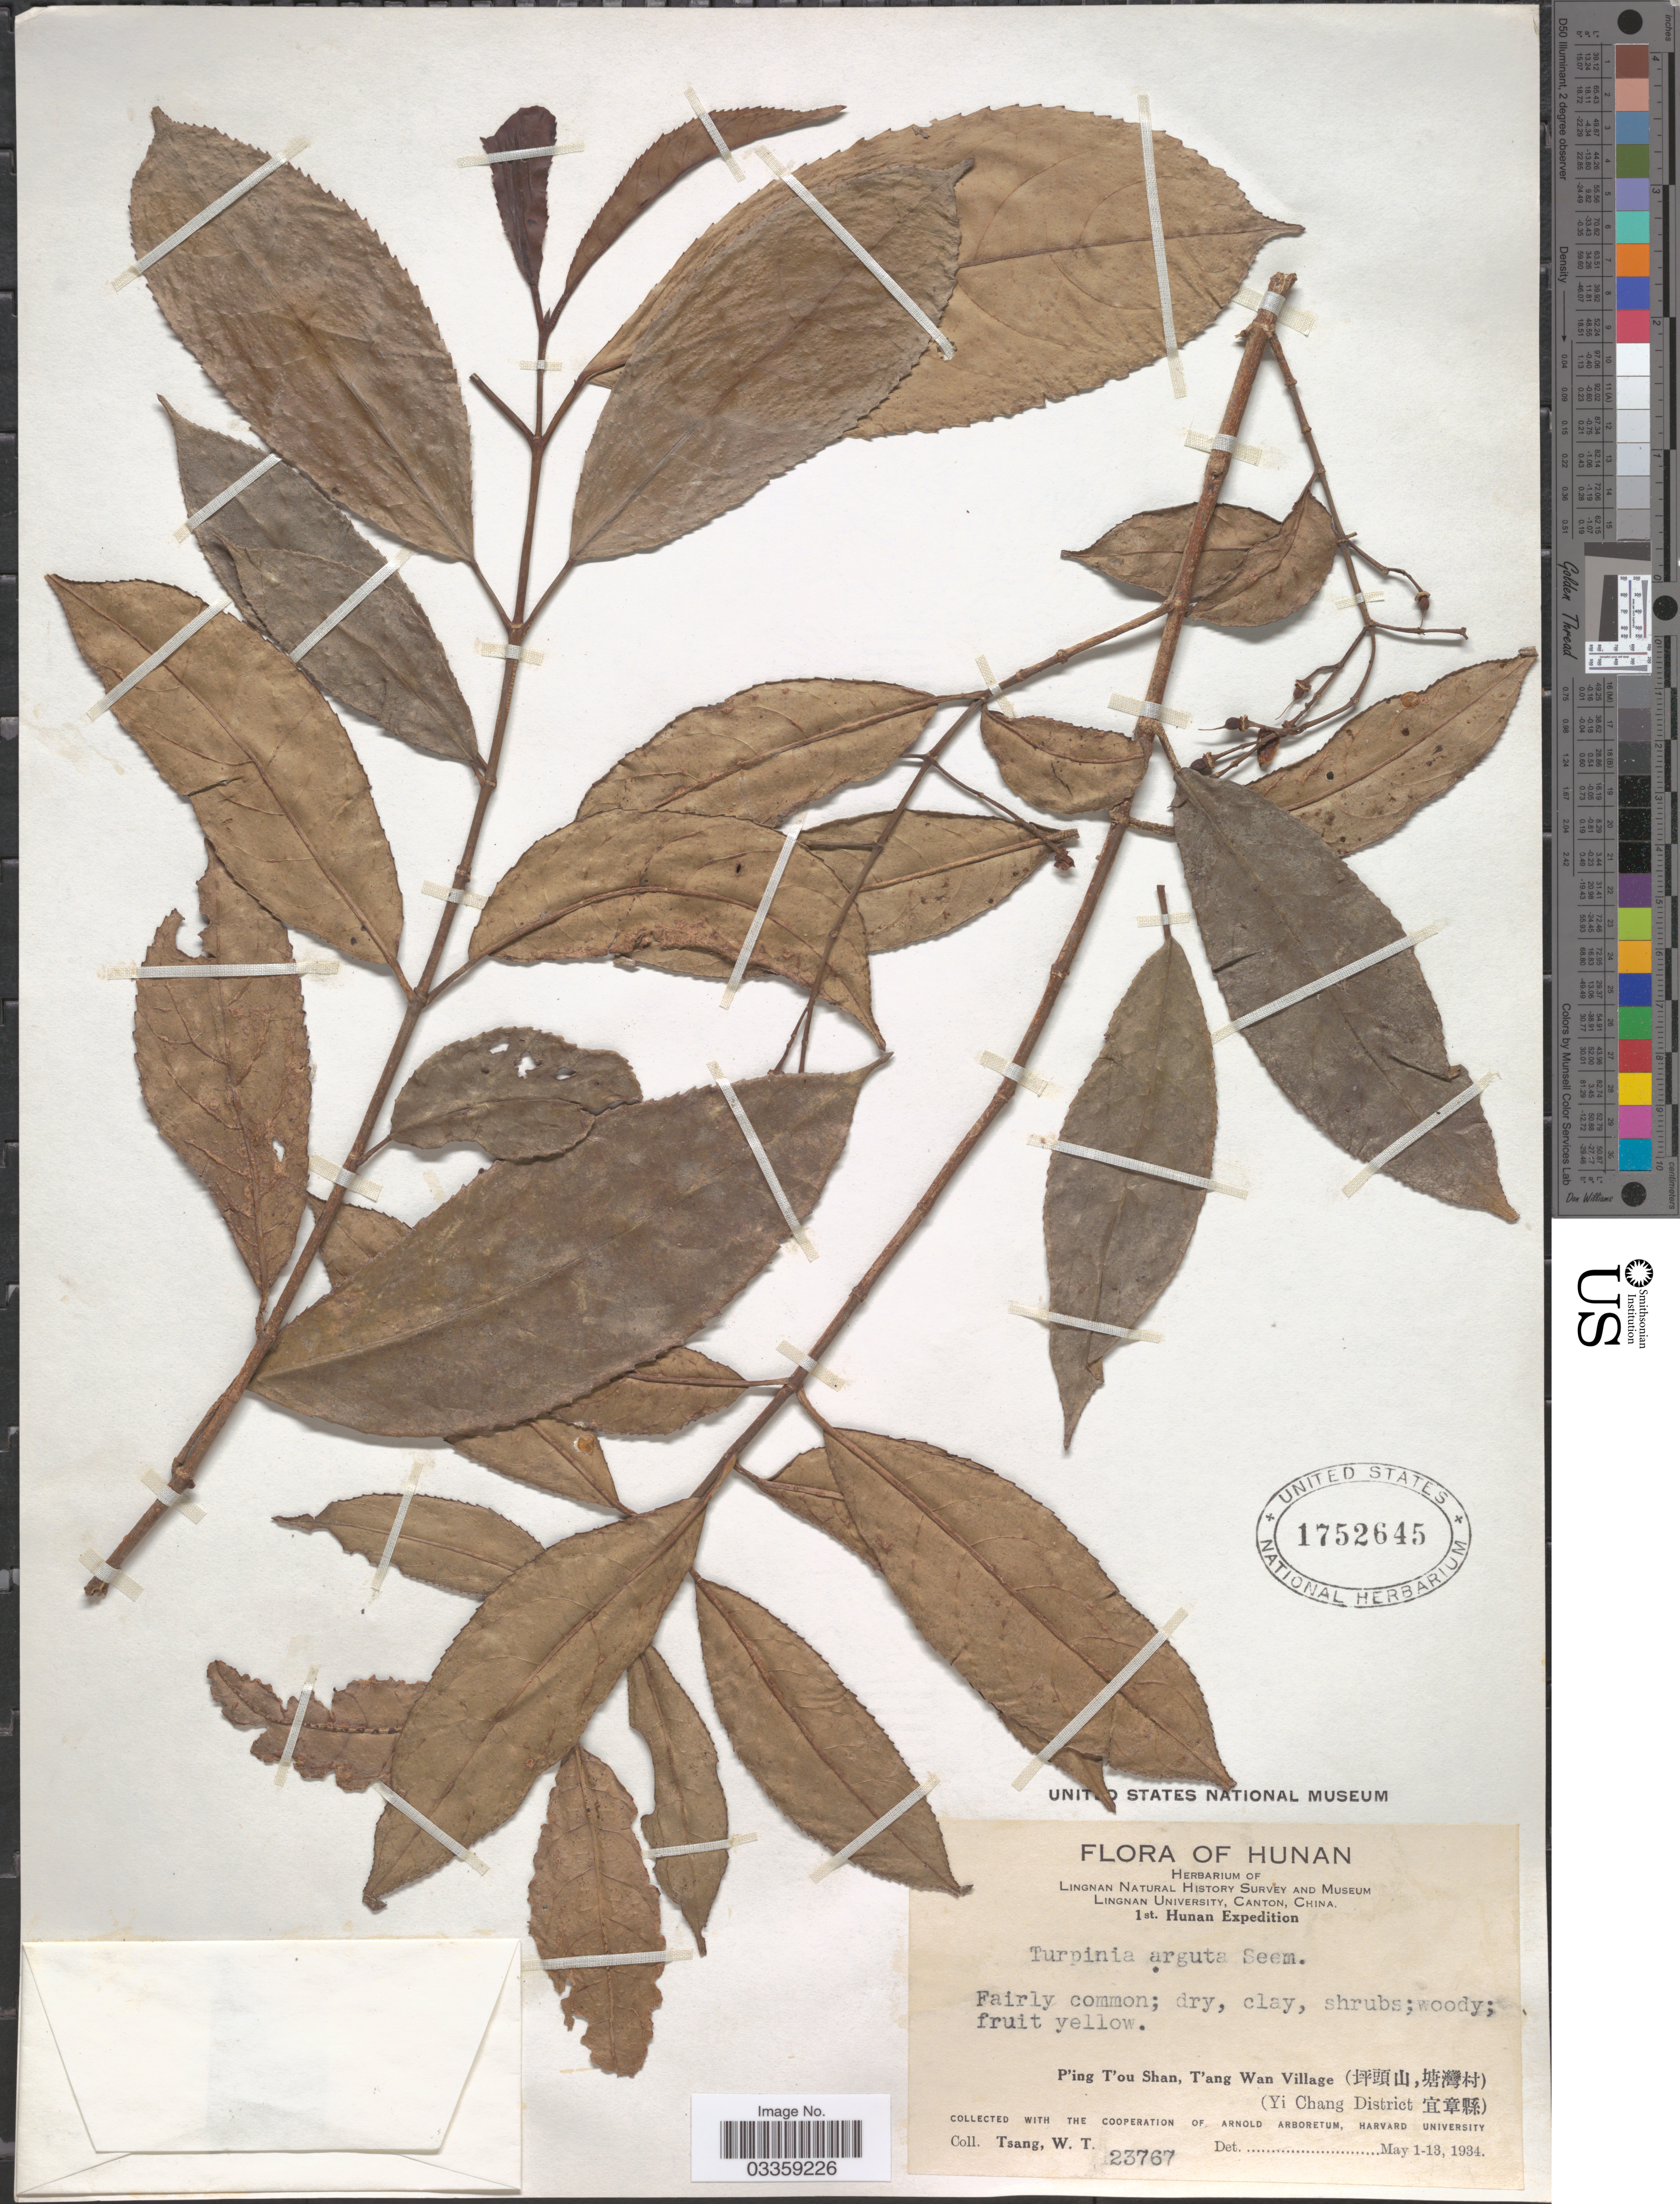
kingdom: Plantae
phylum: Tracheophyta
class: Magnoliopsida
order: Crossosomatales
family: Staphyleaceae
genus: Turpinia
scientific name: Turpinia arguta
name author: (Lindl.) Seem.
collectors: W. T. Tsang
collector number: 23767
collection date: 1934-05-01/1934-05-13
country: China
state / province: Hunan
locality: P'ing T'ou Shan, T'ang Wan Village (X), Yi Chang District X).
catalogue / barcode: US 1752645